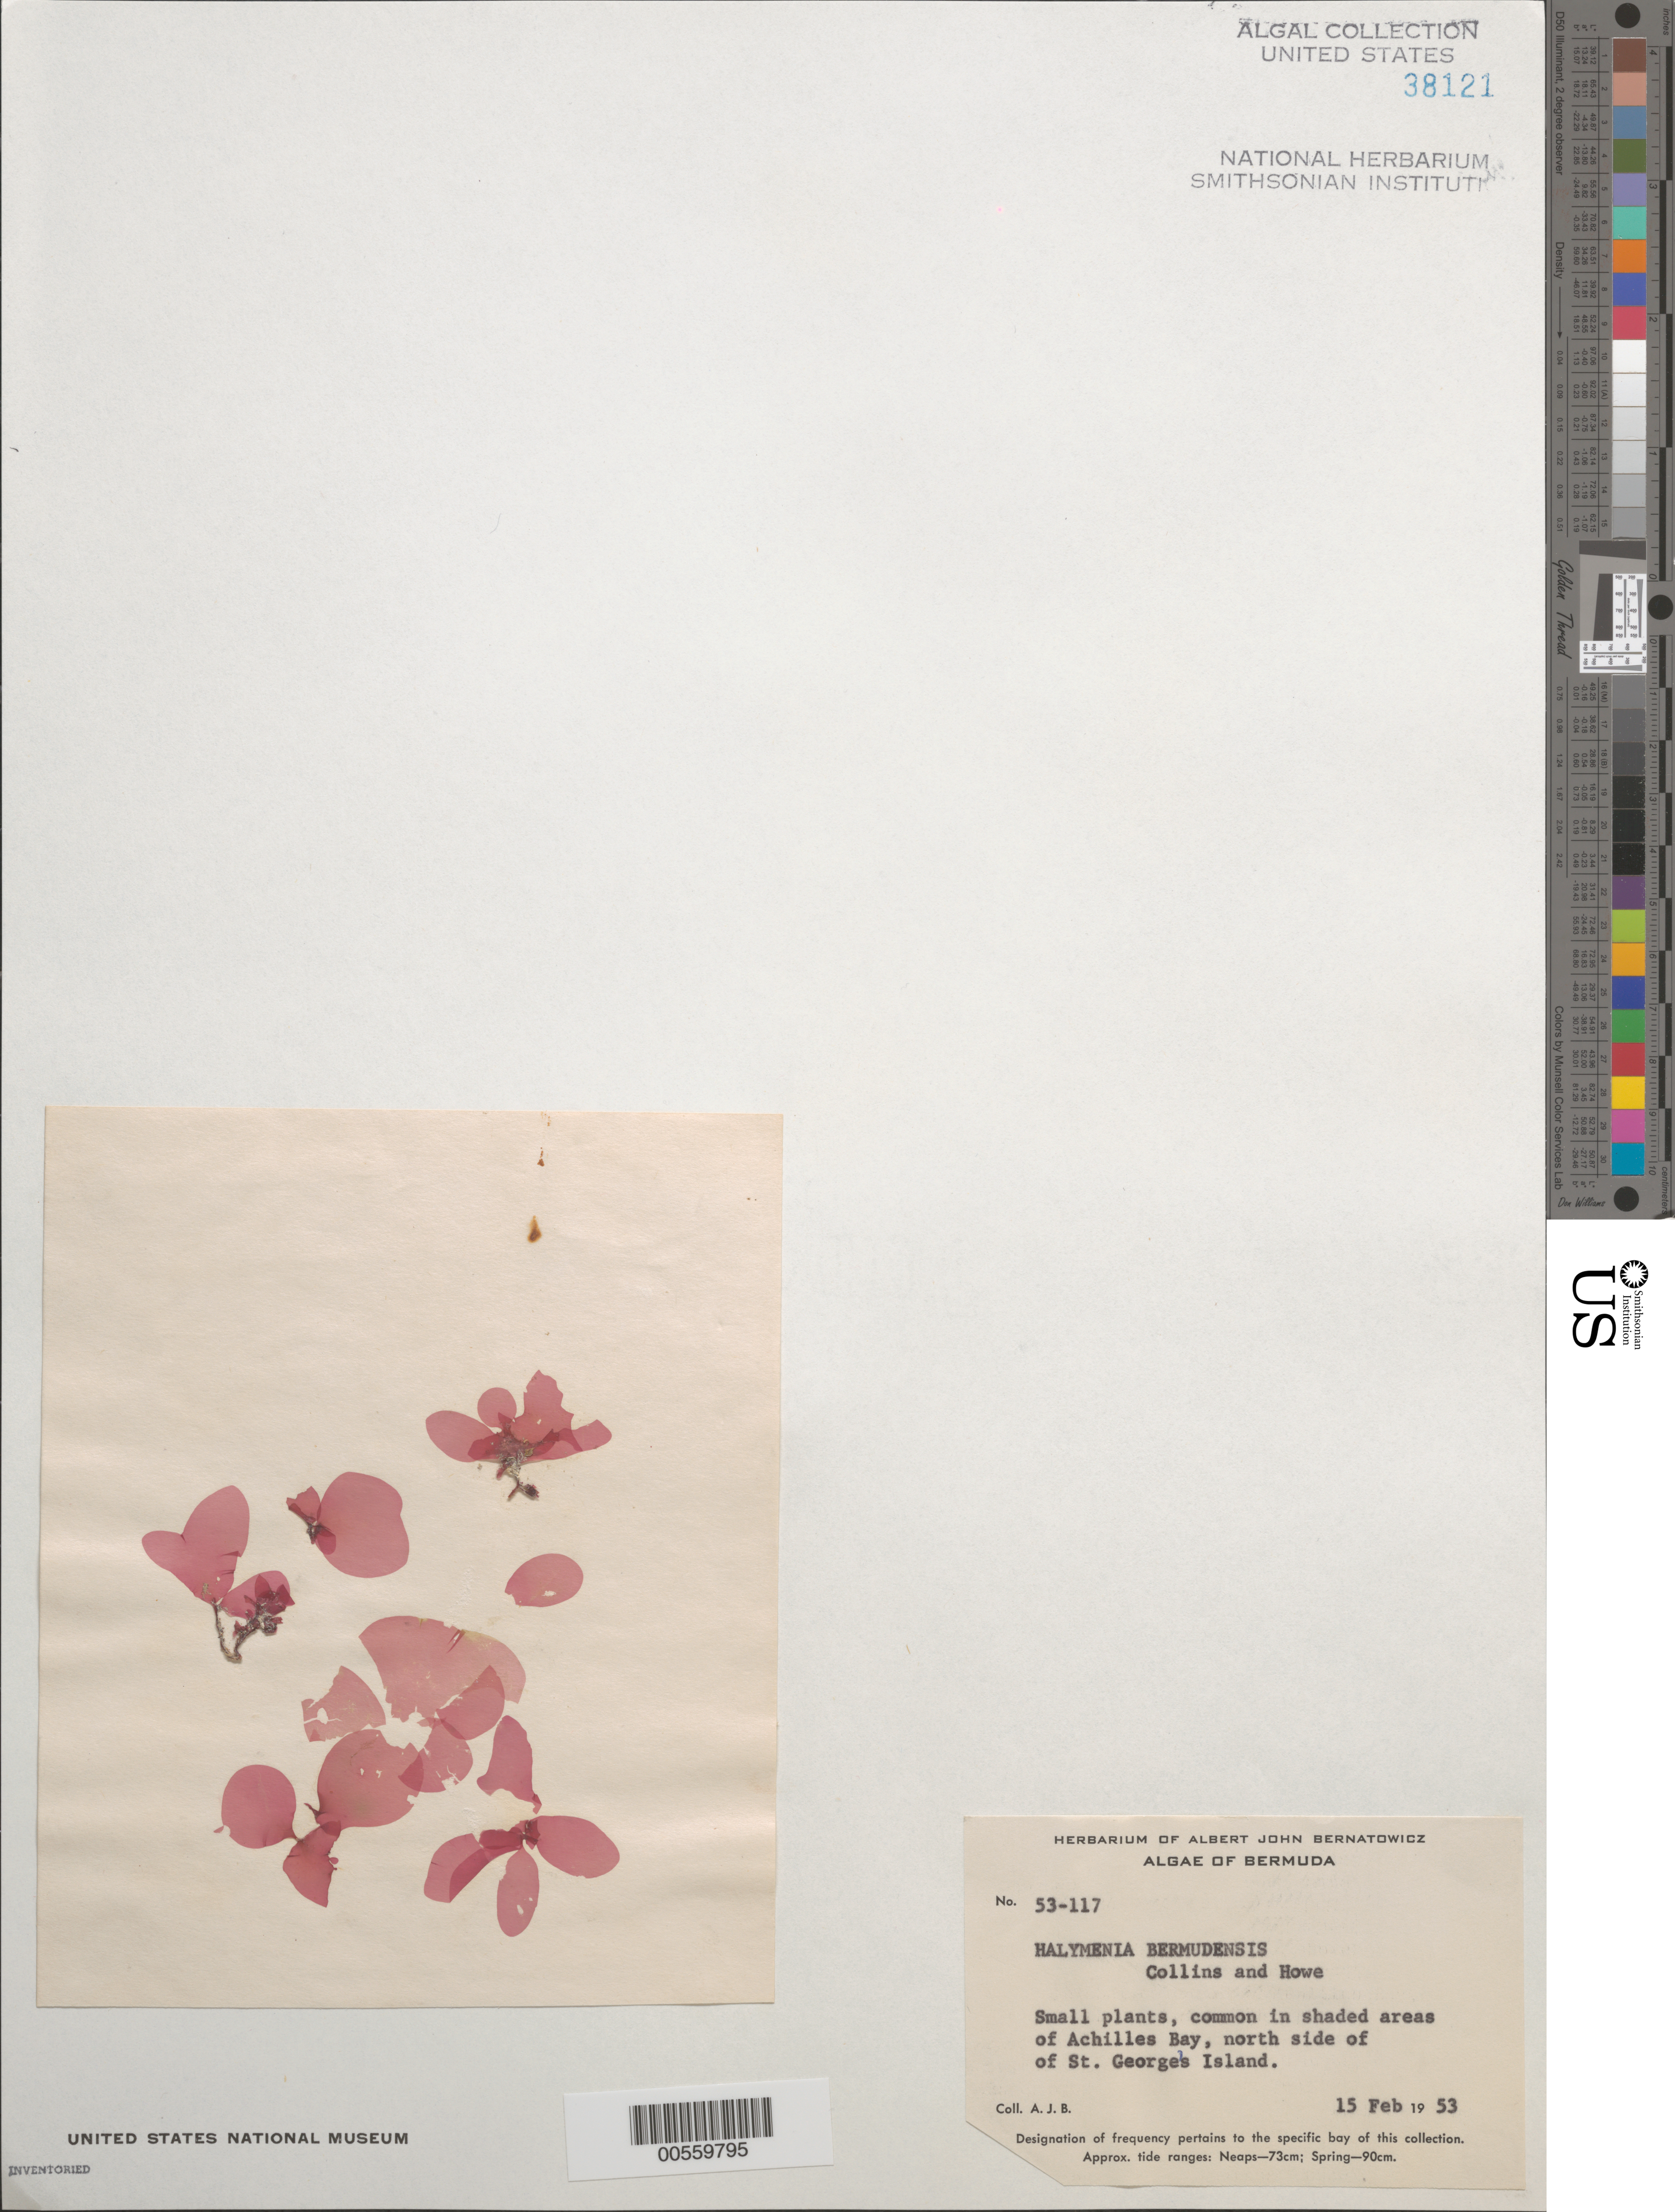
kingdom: Plantae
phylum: Rhodophyta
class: Florideophyceae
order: Sebdeniales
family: Sebdeniaceae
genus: Sebdenia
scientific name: Sebdenia flabellata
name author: (J. Agardh) P.G. Parkinson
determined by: Algae name updating Project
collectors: A. Bernatowicz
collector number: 53-117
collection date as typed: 15 Feb 1953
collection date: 1953-02-15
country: Bermuda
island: St. George's Island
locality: Achilles Bay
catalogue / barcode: US 38121